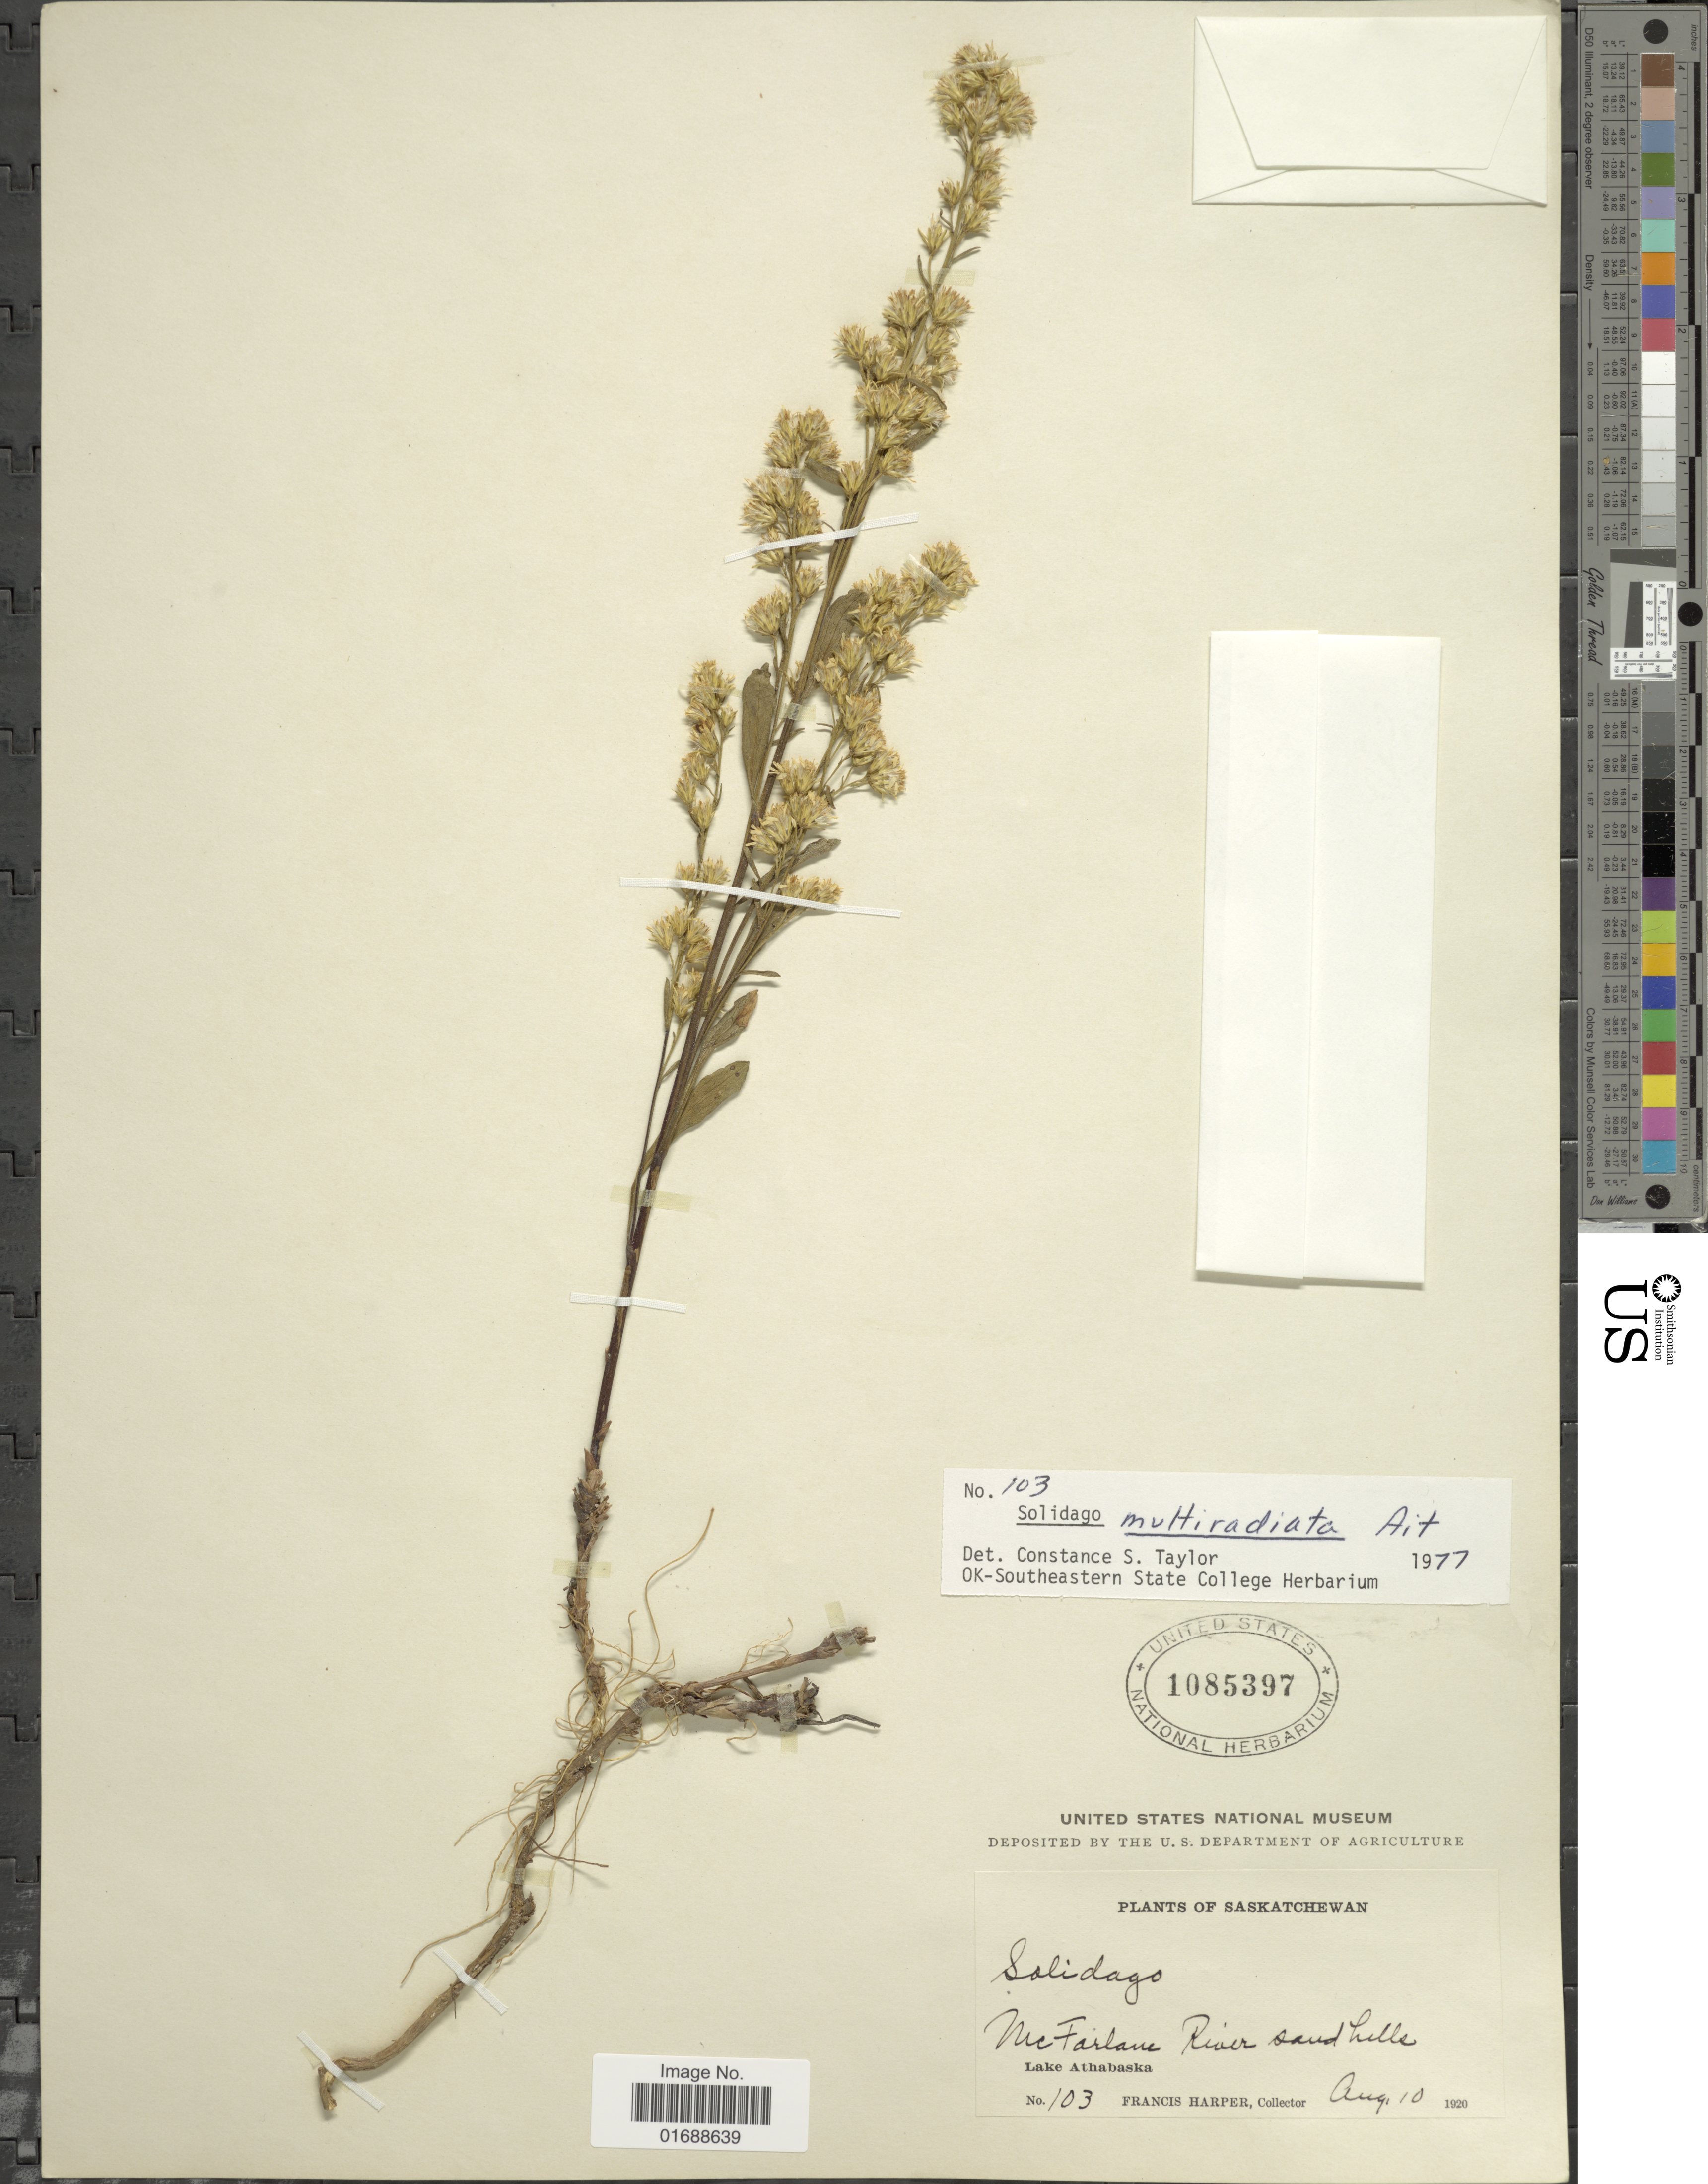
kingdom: Plantae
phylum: Tracheophyta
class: Magnoliopsida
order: Asterales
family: Asteraceae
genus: Solidago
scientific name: Solidago multiradiata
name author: Aiton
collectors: F. Harper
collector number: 103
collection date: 1920-08-10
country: Canada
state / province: Saskatchewan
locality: McFarlane River sand hills, Lake Athabaska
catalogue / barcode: US 1085397